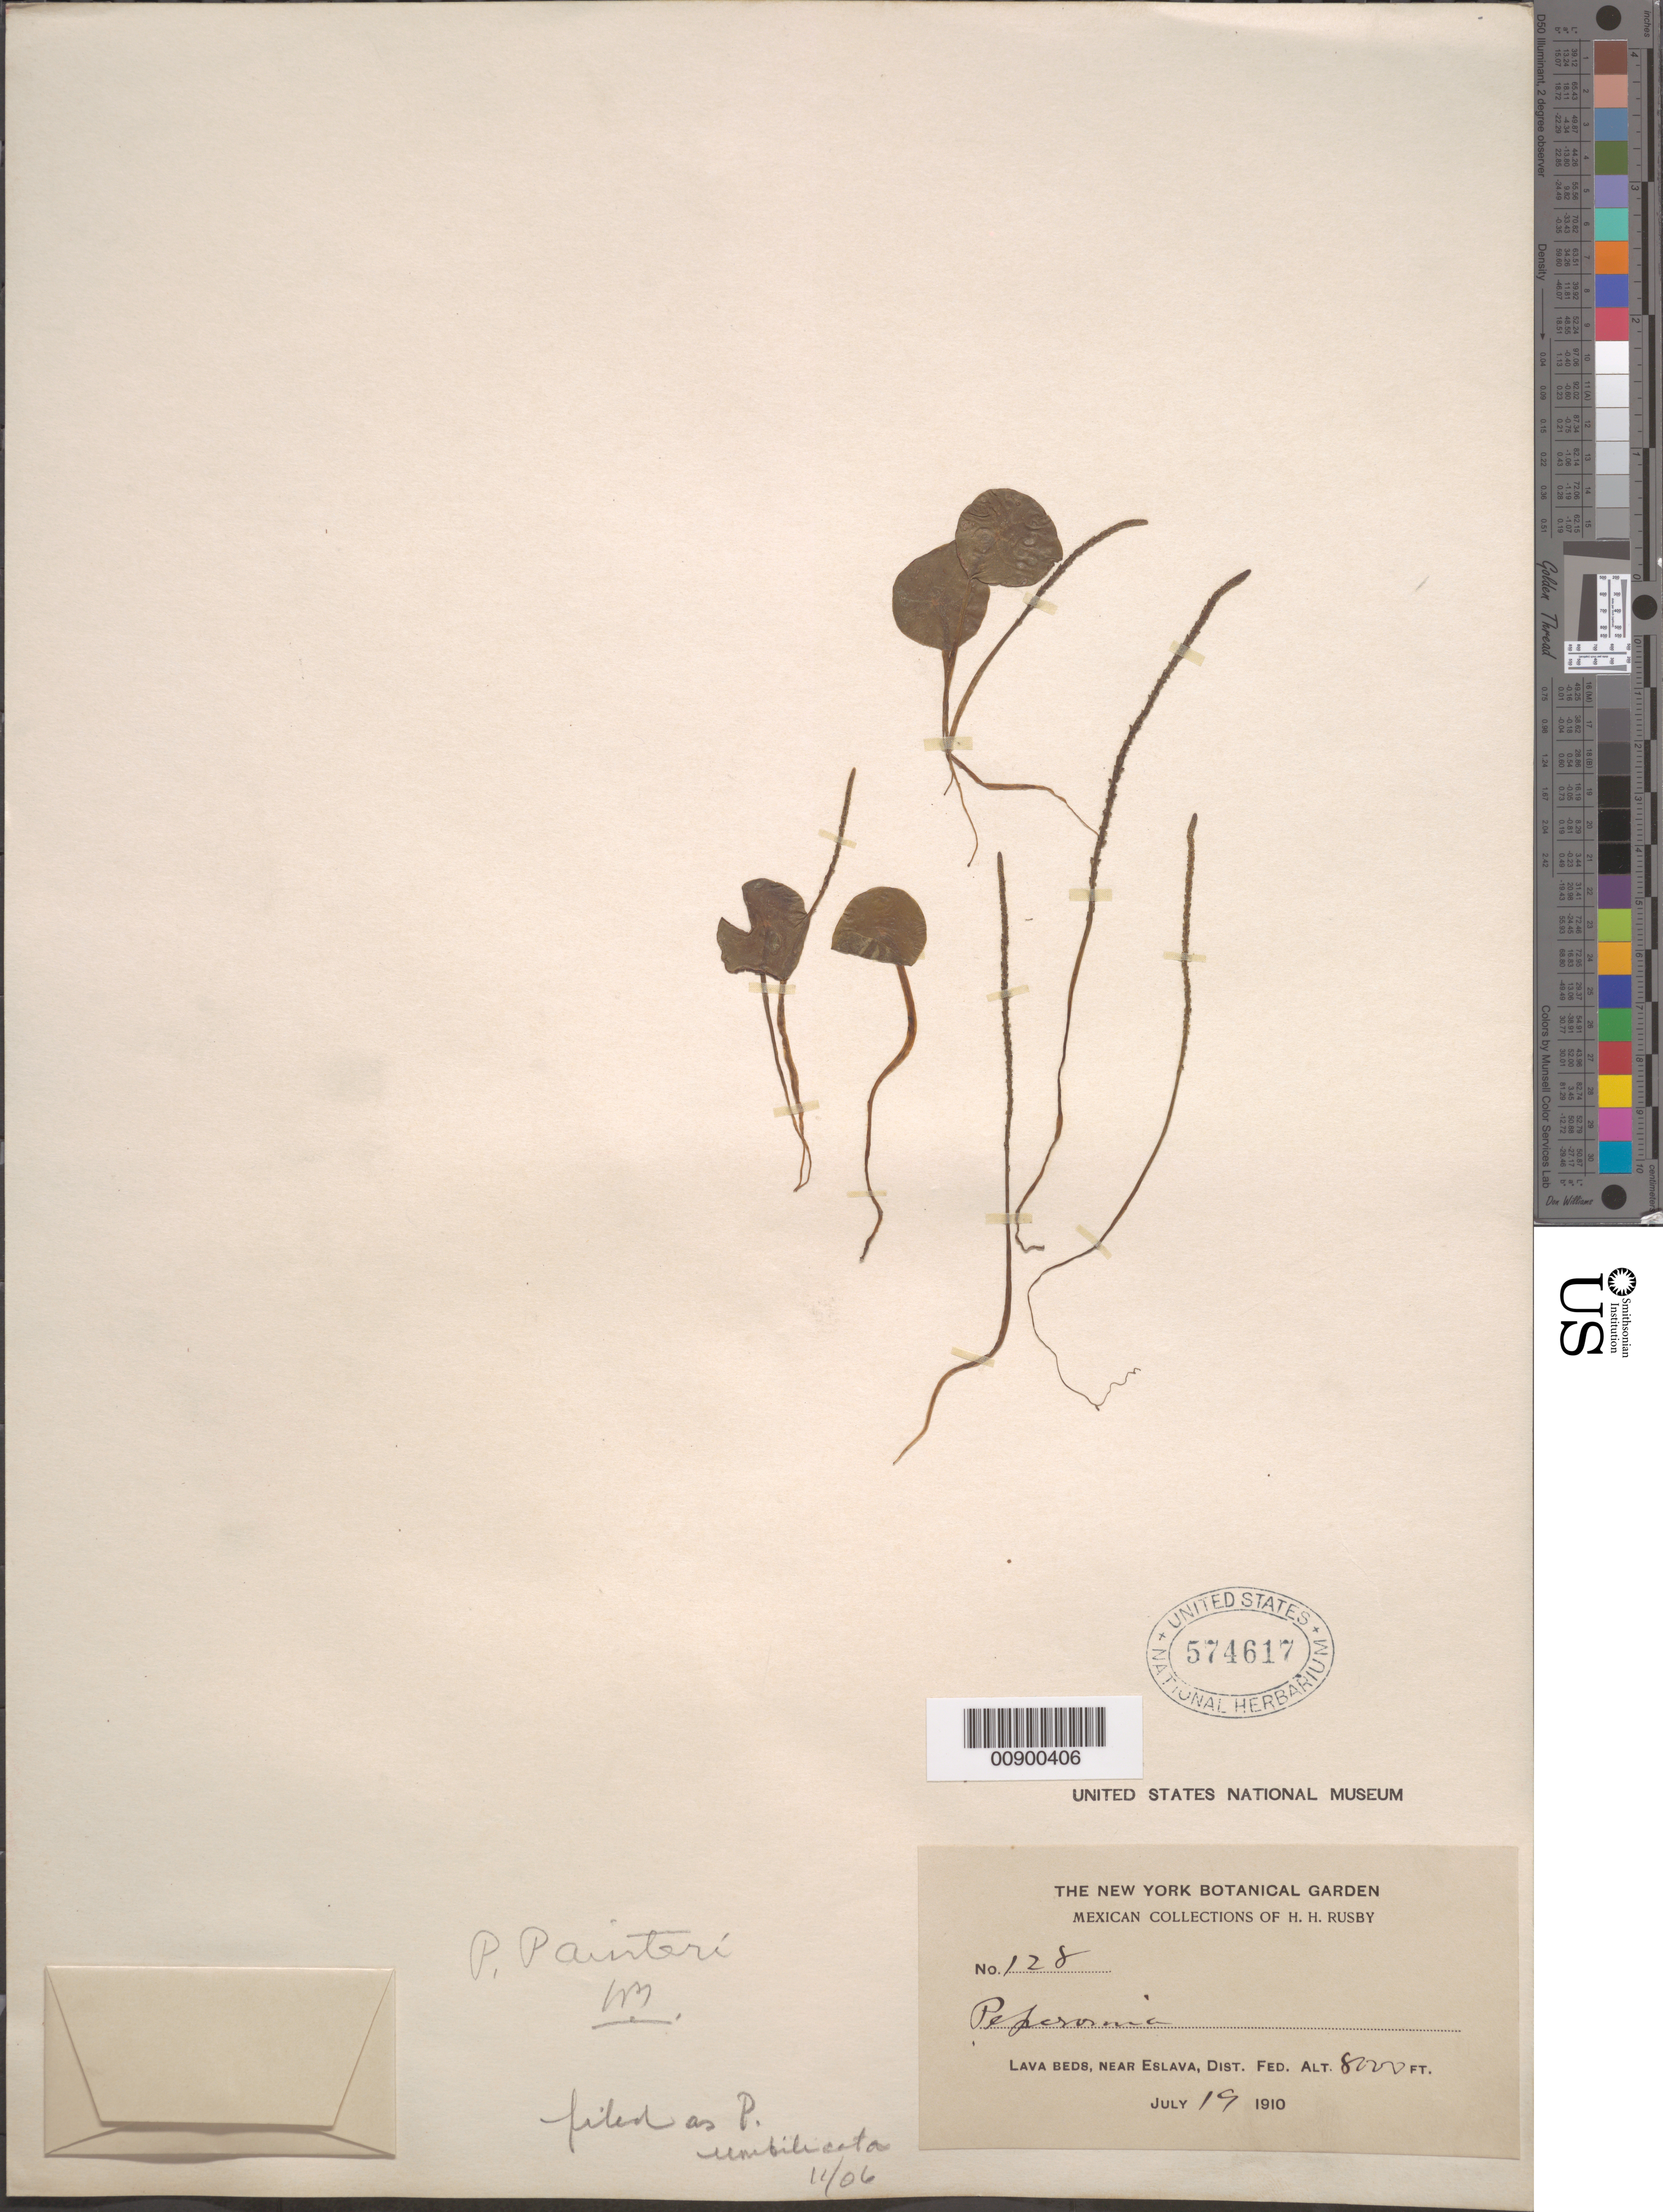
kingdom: Plantae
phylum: Tracheophyta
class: Magnoliopsida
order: Piperales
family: Piperaceae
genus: Peperomia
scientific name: Peperomia umbilicata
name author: Ruiz & Pav.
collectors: H. H. Rusby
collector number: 128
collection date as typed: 19 Jul 1910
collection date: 1910-07-19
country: Mexico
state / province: Distrito Federal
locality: Lava beds, near Eslava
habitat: Lava beds.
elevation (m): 2438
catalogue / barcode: US 574617